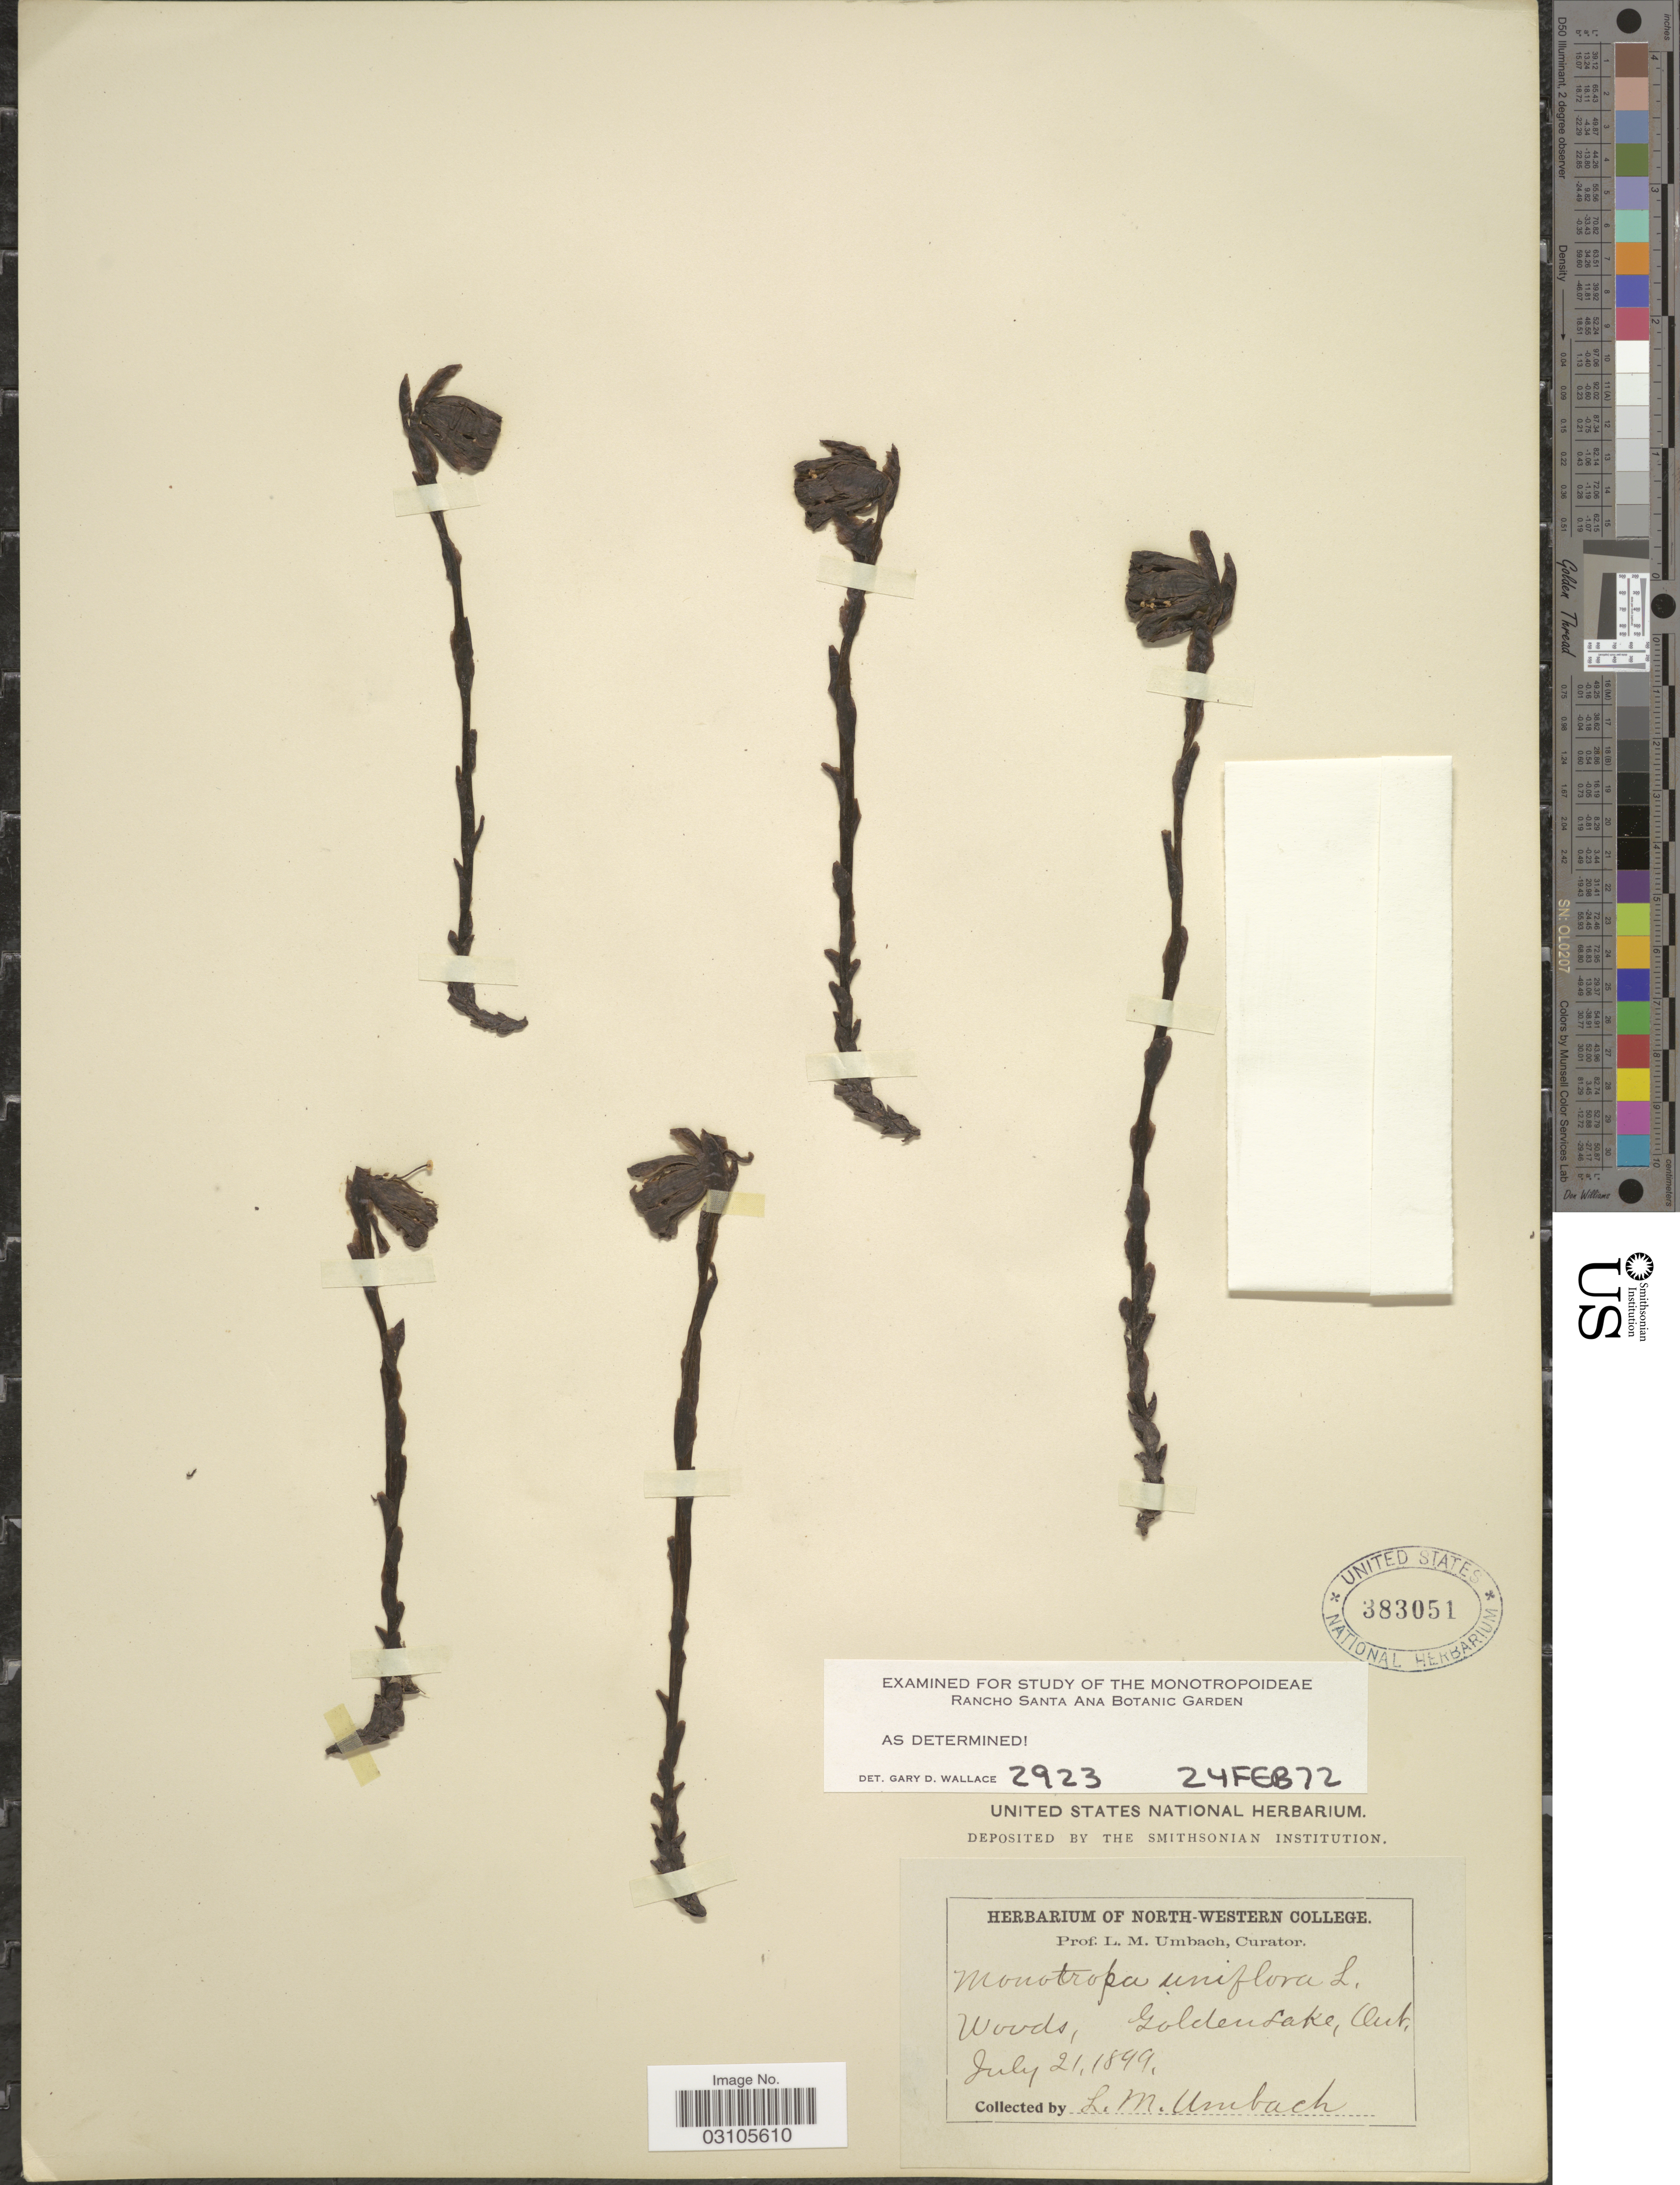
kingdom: Plantae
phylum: Tracheophyta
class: Magnoliopsida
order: Ericales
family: Ericaceae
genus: Monotropa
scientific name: Monotropa uniflora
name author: L.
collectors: L. M. Umbach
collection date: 1899-07-21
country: Canada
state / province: Ontario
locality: Woods, Golden Lake.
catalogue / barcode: US 383051